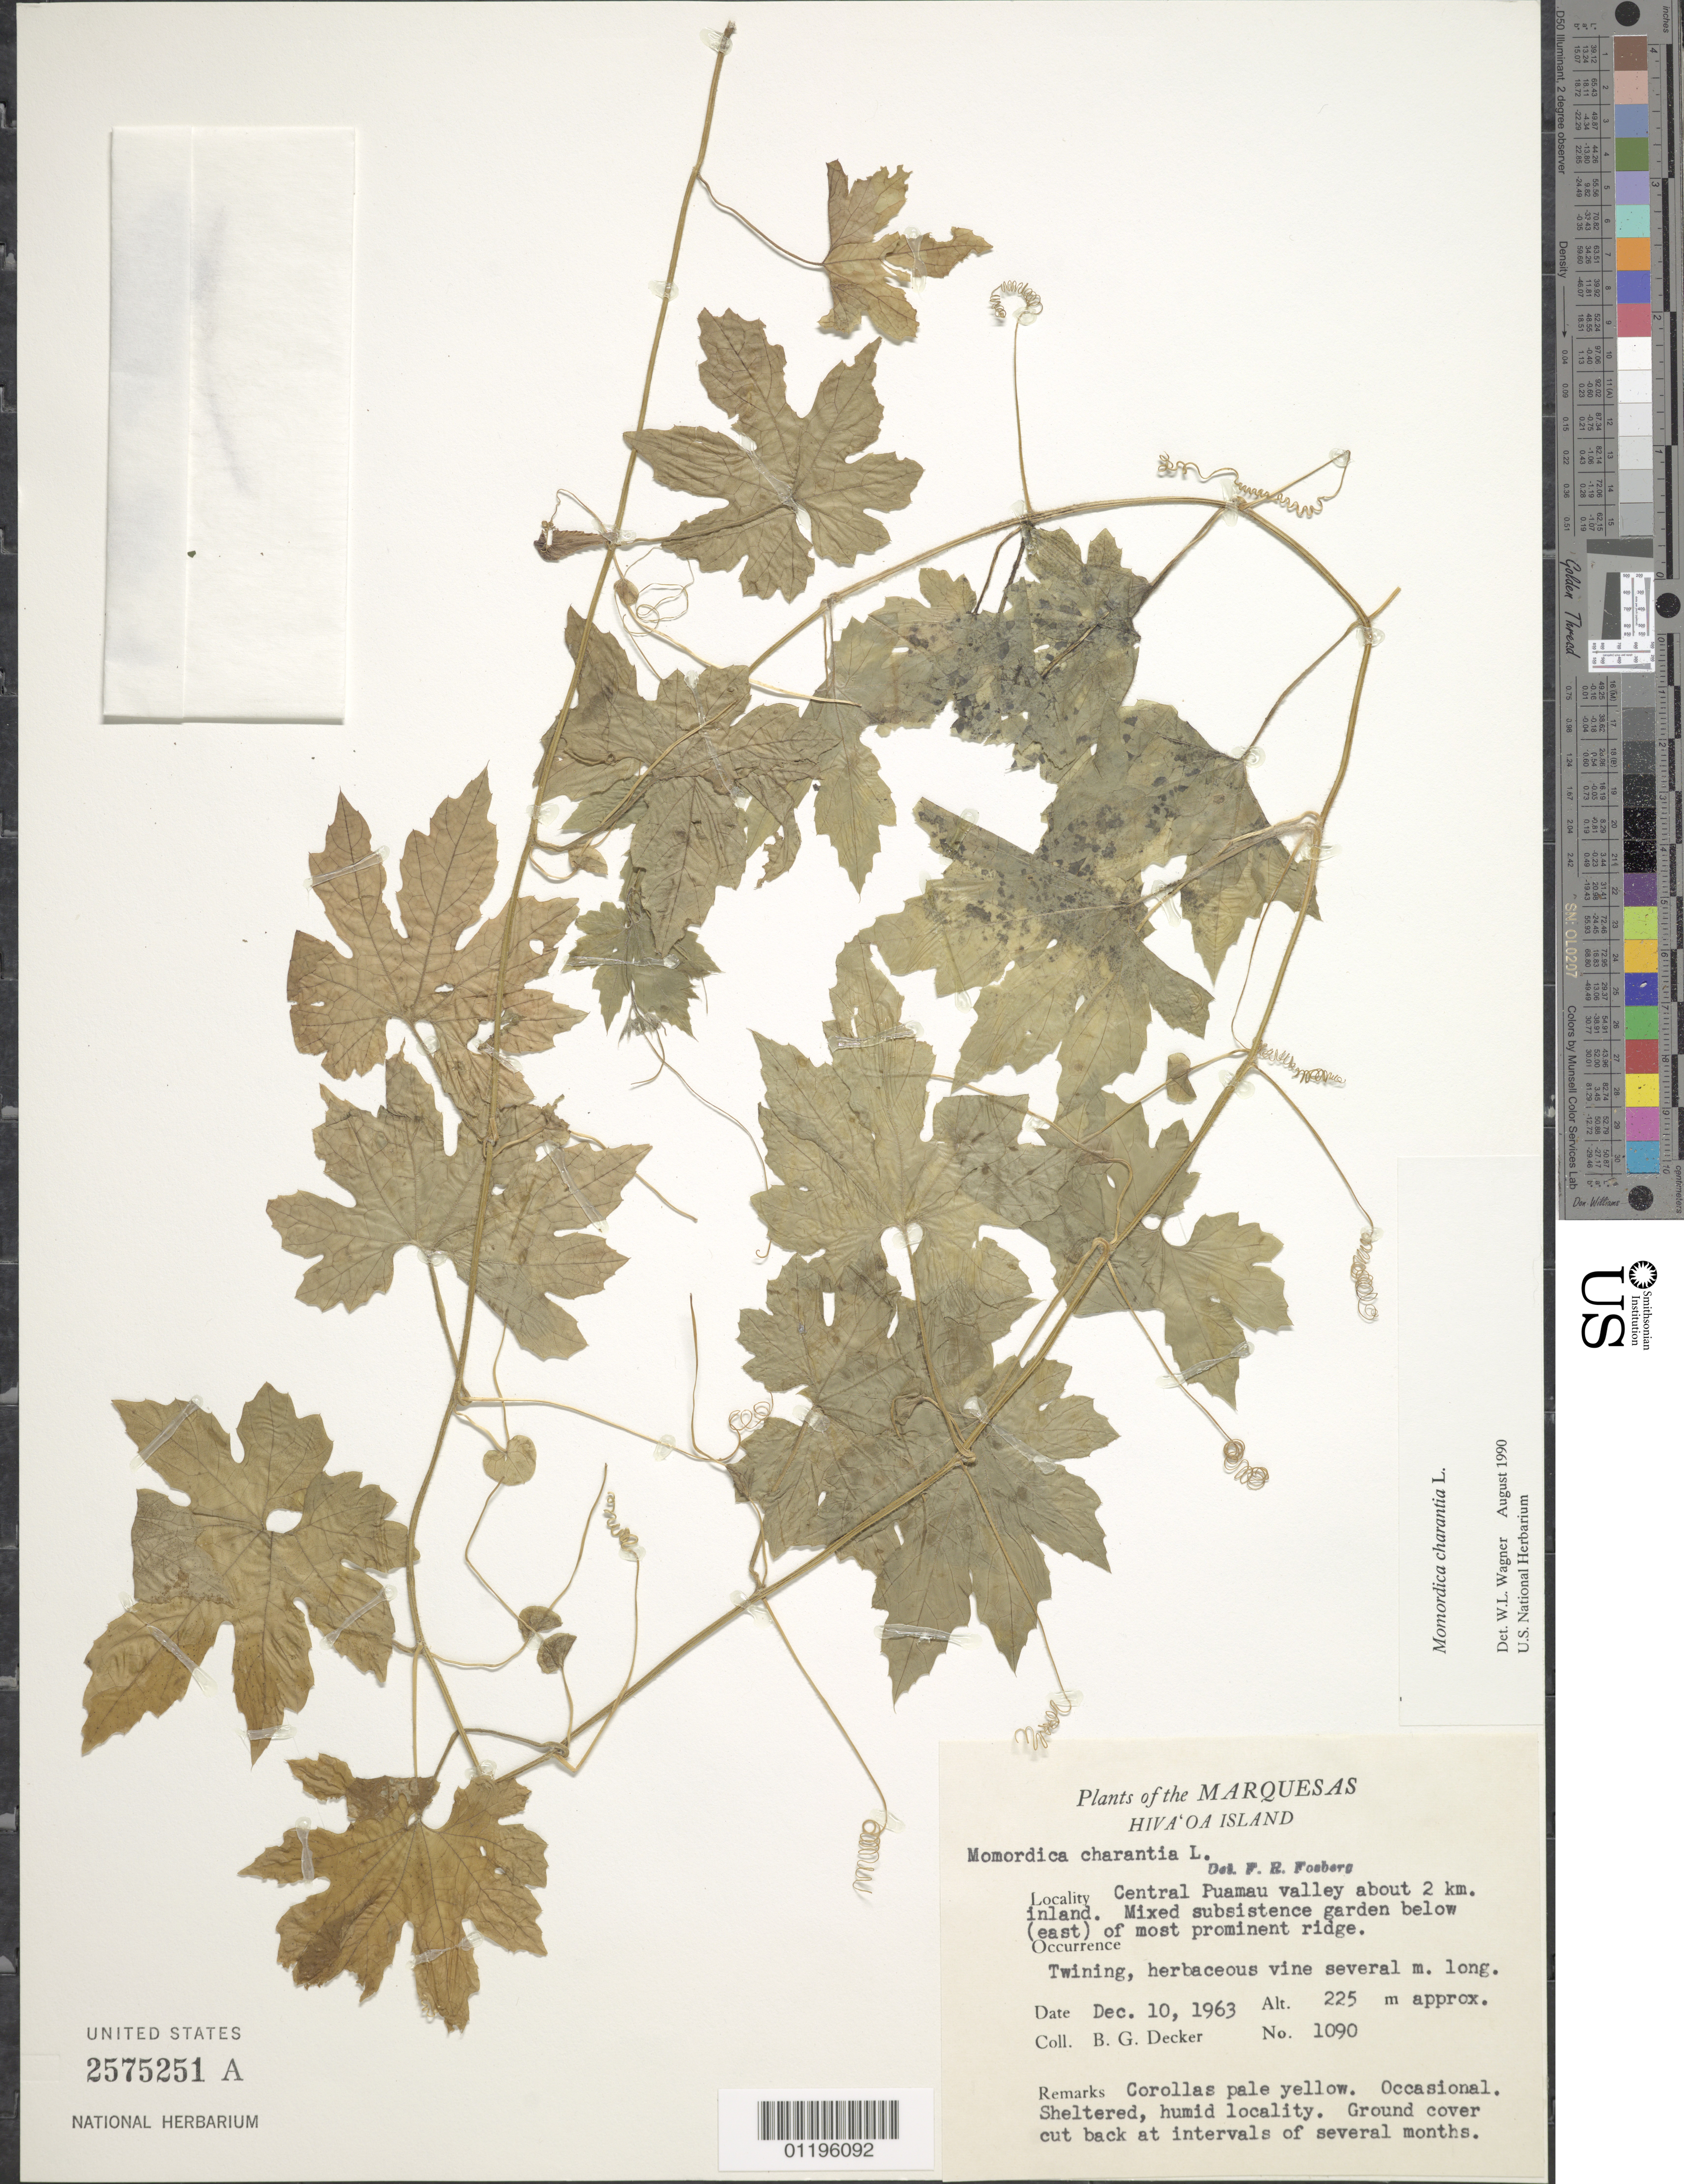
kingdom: Plantae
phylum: Tracheophyta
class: Magnoliopsida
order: Cucurbitales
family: Cucurbitaceae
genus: Momordica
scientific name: Momordica charantia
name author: L.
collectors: B. G. Decker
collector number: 1090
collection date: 1963-12-10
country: French Polynesia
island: Hiva Oa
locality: central Puamau Valley, about 2 km inland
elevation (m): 225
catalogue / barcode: US 2575251A